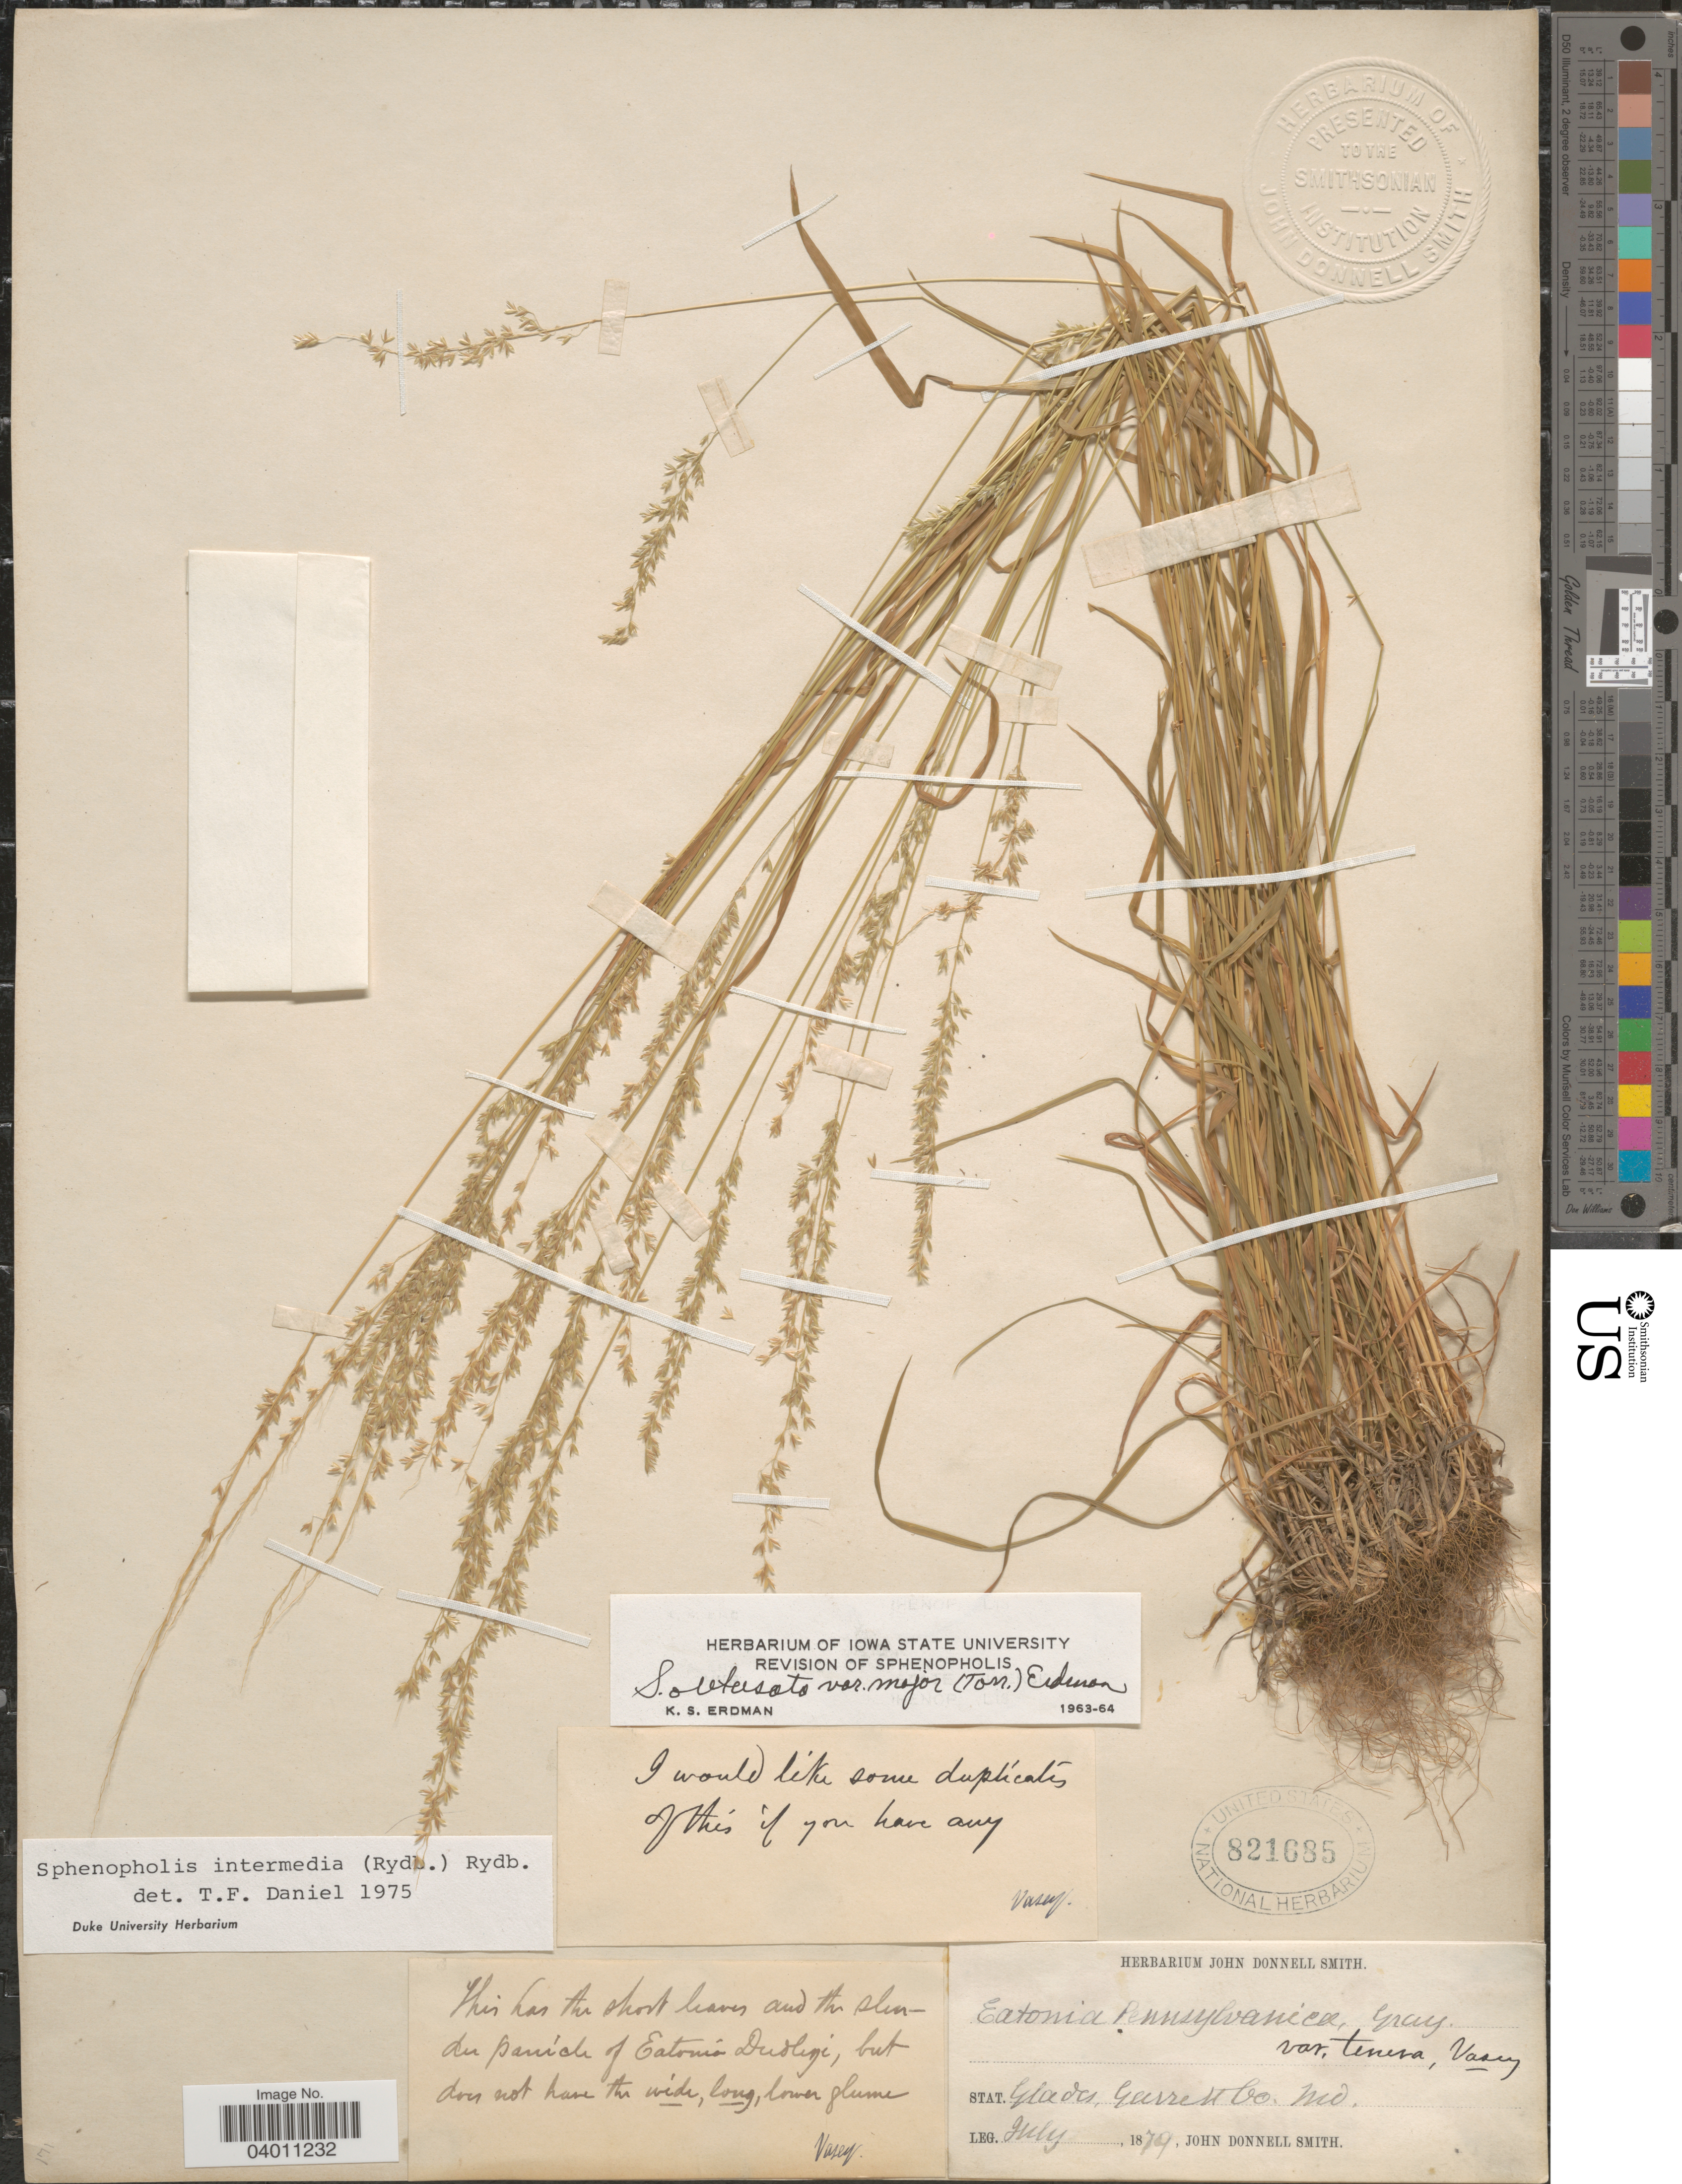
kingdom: Plantae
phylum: Tracheophyta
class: Liliopsida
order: Poales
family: Poaceae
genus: Sphenopholis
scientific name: Sphenopholis intermedia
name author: (Rydb.) Rydb.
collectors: J. Donnell Smith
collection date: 1879-07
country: United States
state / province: Maryland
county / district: Garrett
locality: Stat. Glades, Garrett Co.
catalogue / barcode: US 821685